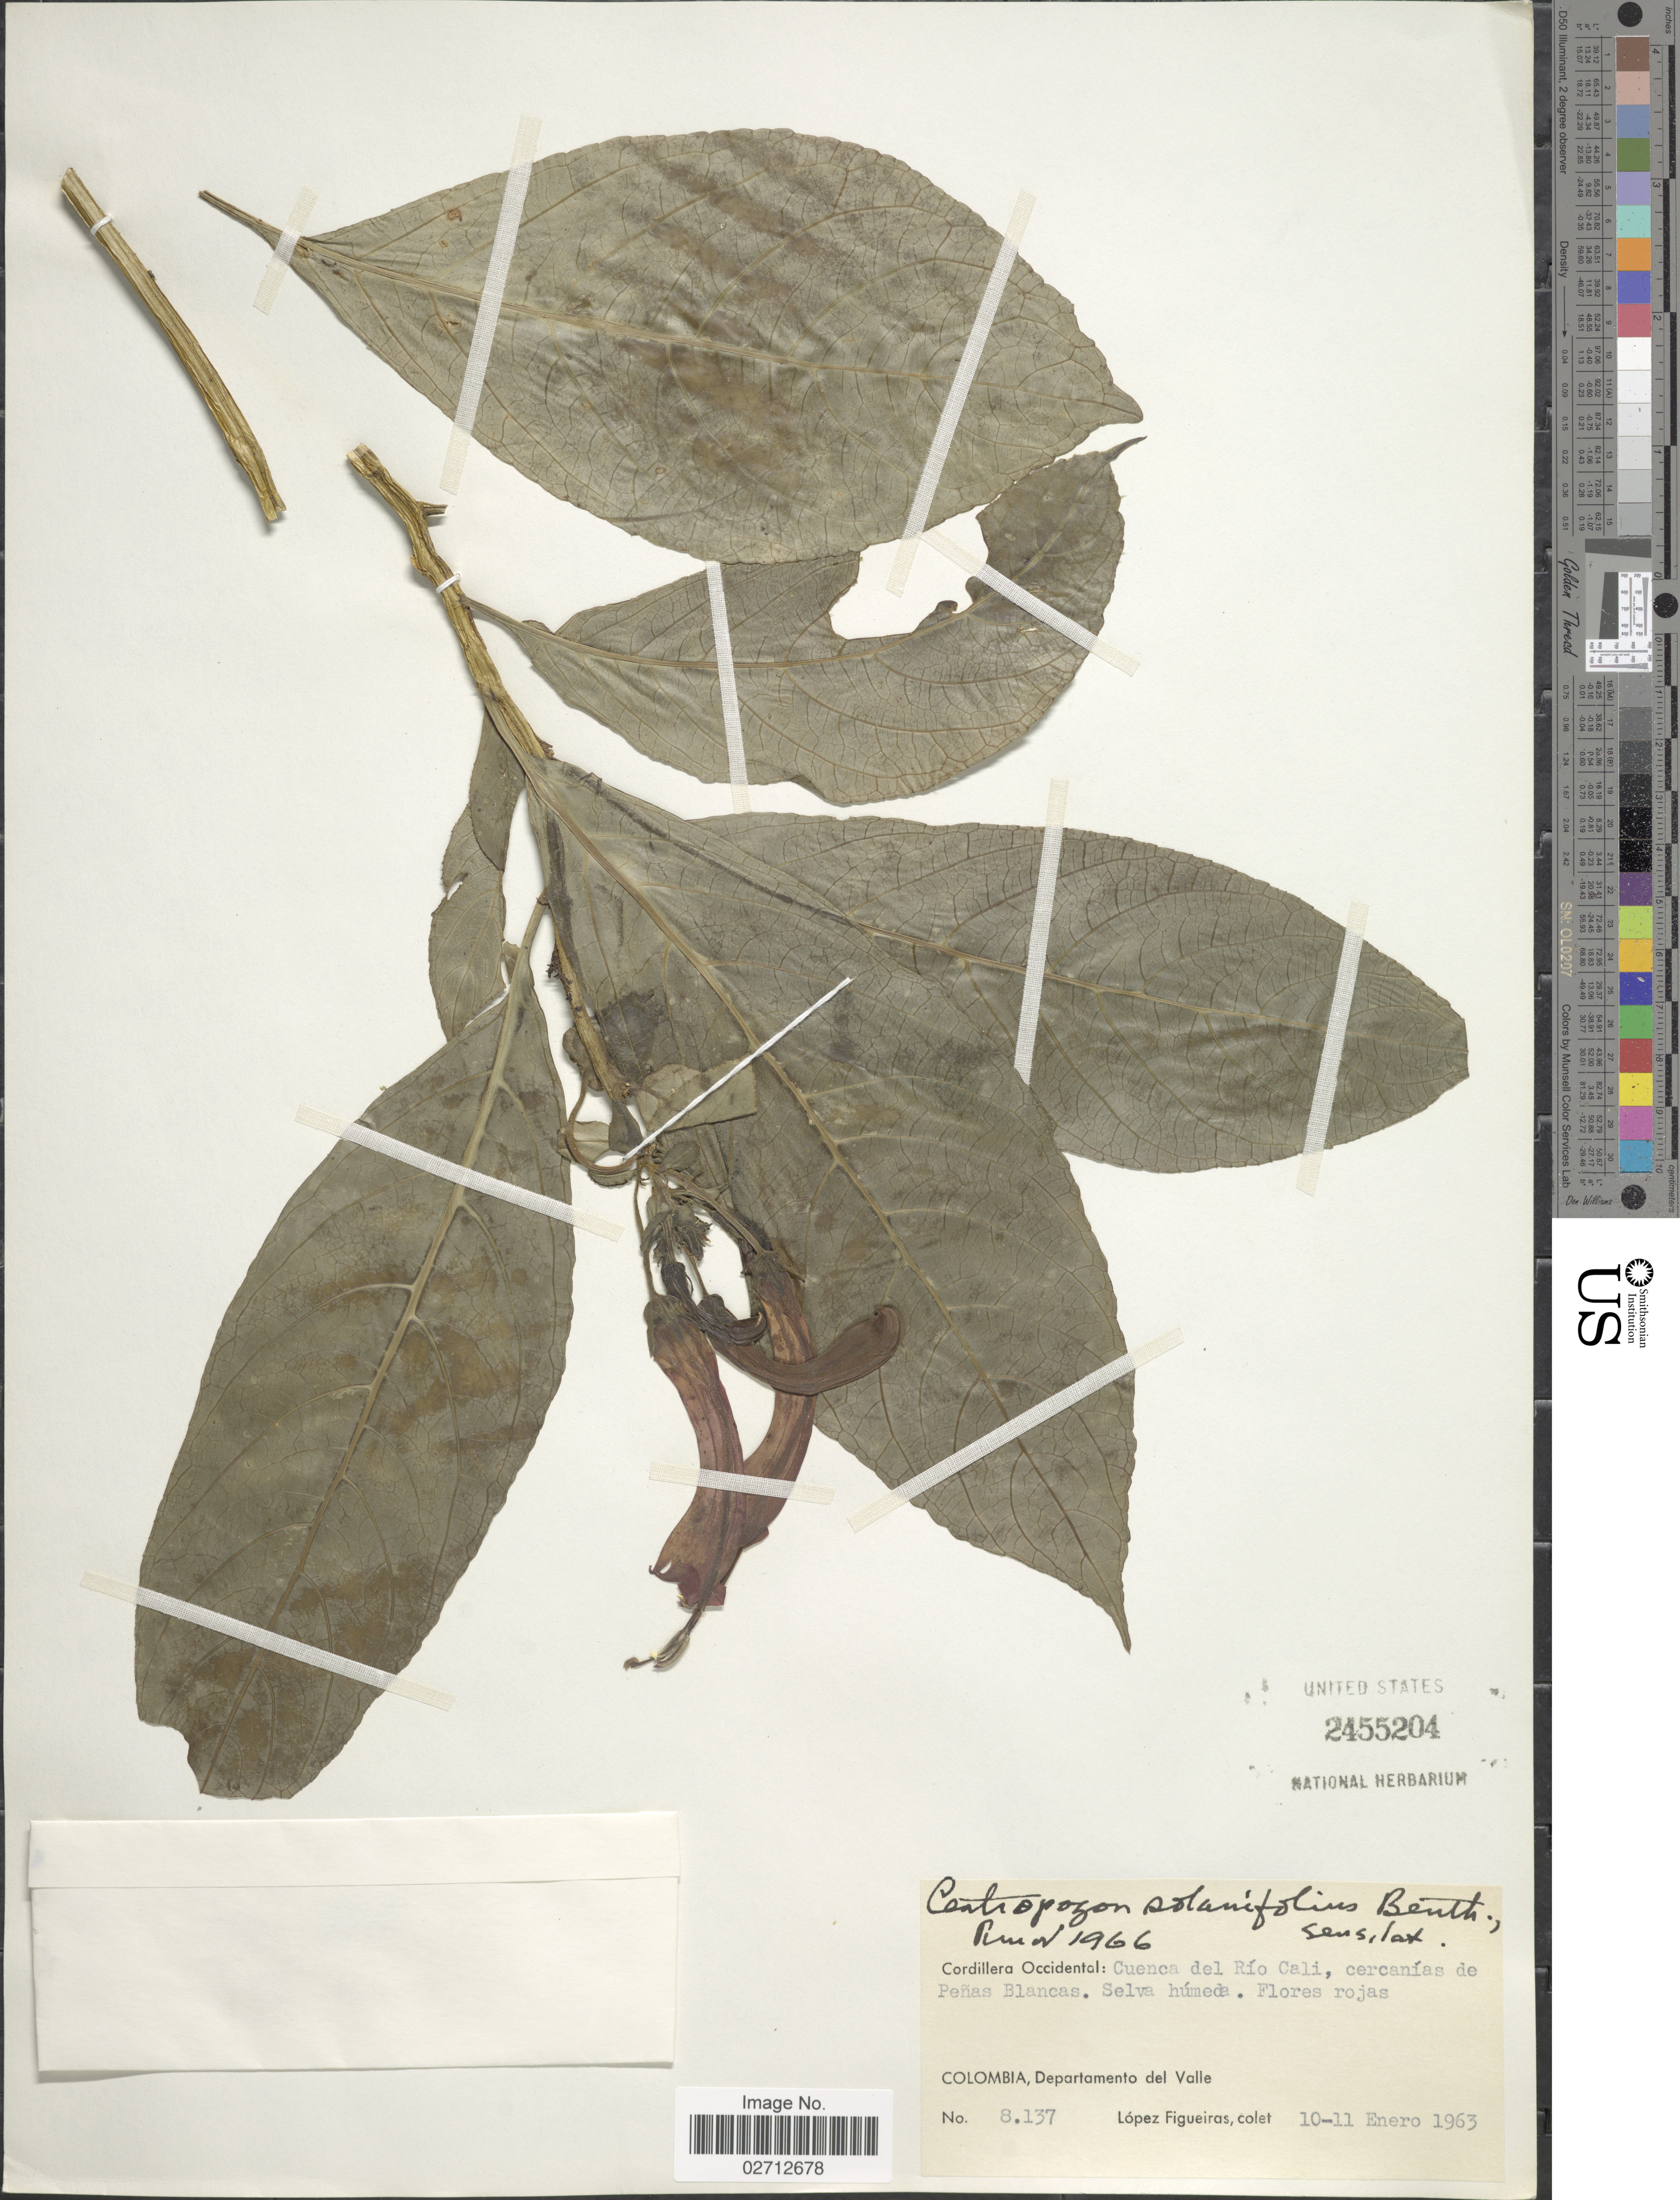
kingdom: Plantae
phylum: Tracheophyta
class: Magnoliopsida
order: Asterales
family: Campanulaceae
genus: Centropogon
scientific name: Centropogon solanifolius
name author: Benth.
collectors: M. López Figueiras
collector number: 8137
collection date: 1963-01-10/1963-01-11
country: Colombia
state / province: Valle del Cauca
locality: Cordillera Central: Cuenca del Río Cali, cercanías de Peñas Blancas. Selva húmeda, Departamento del Valle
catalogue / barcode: US 2455204